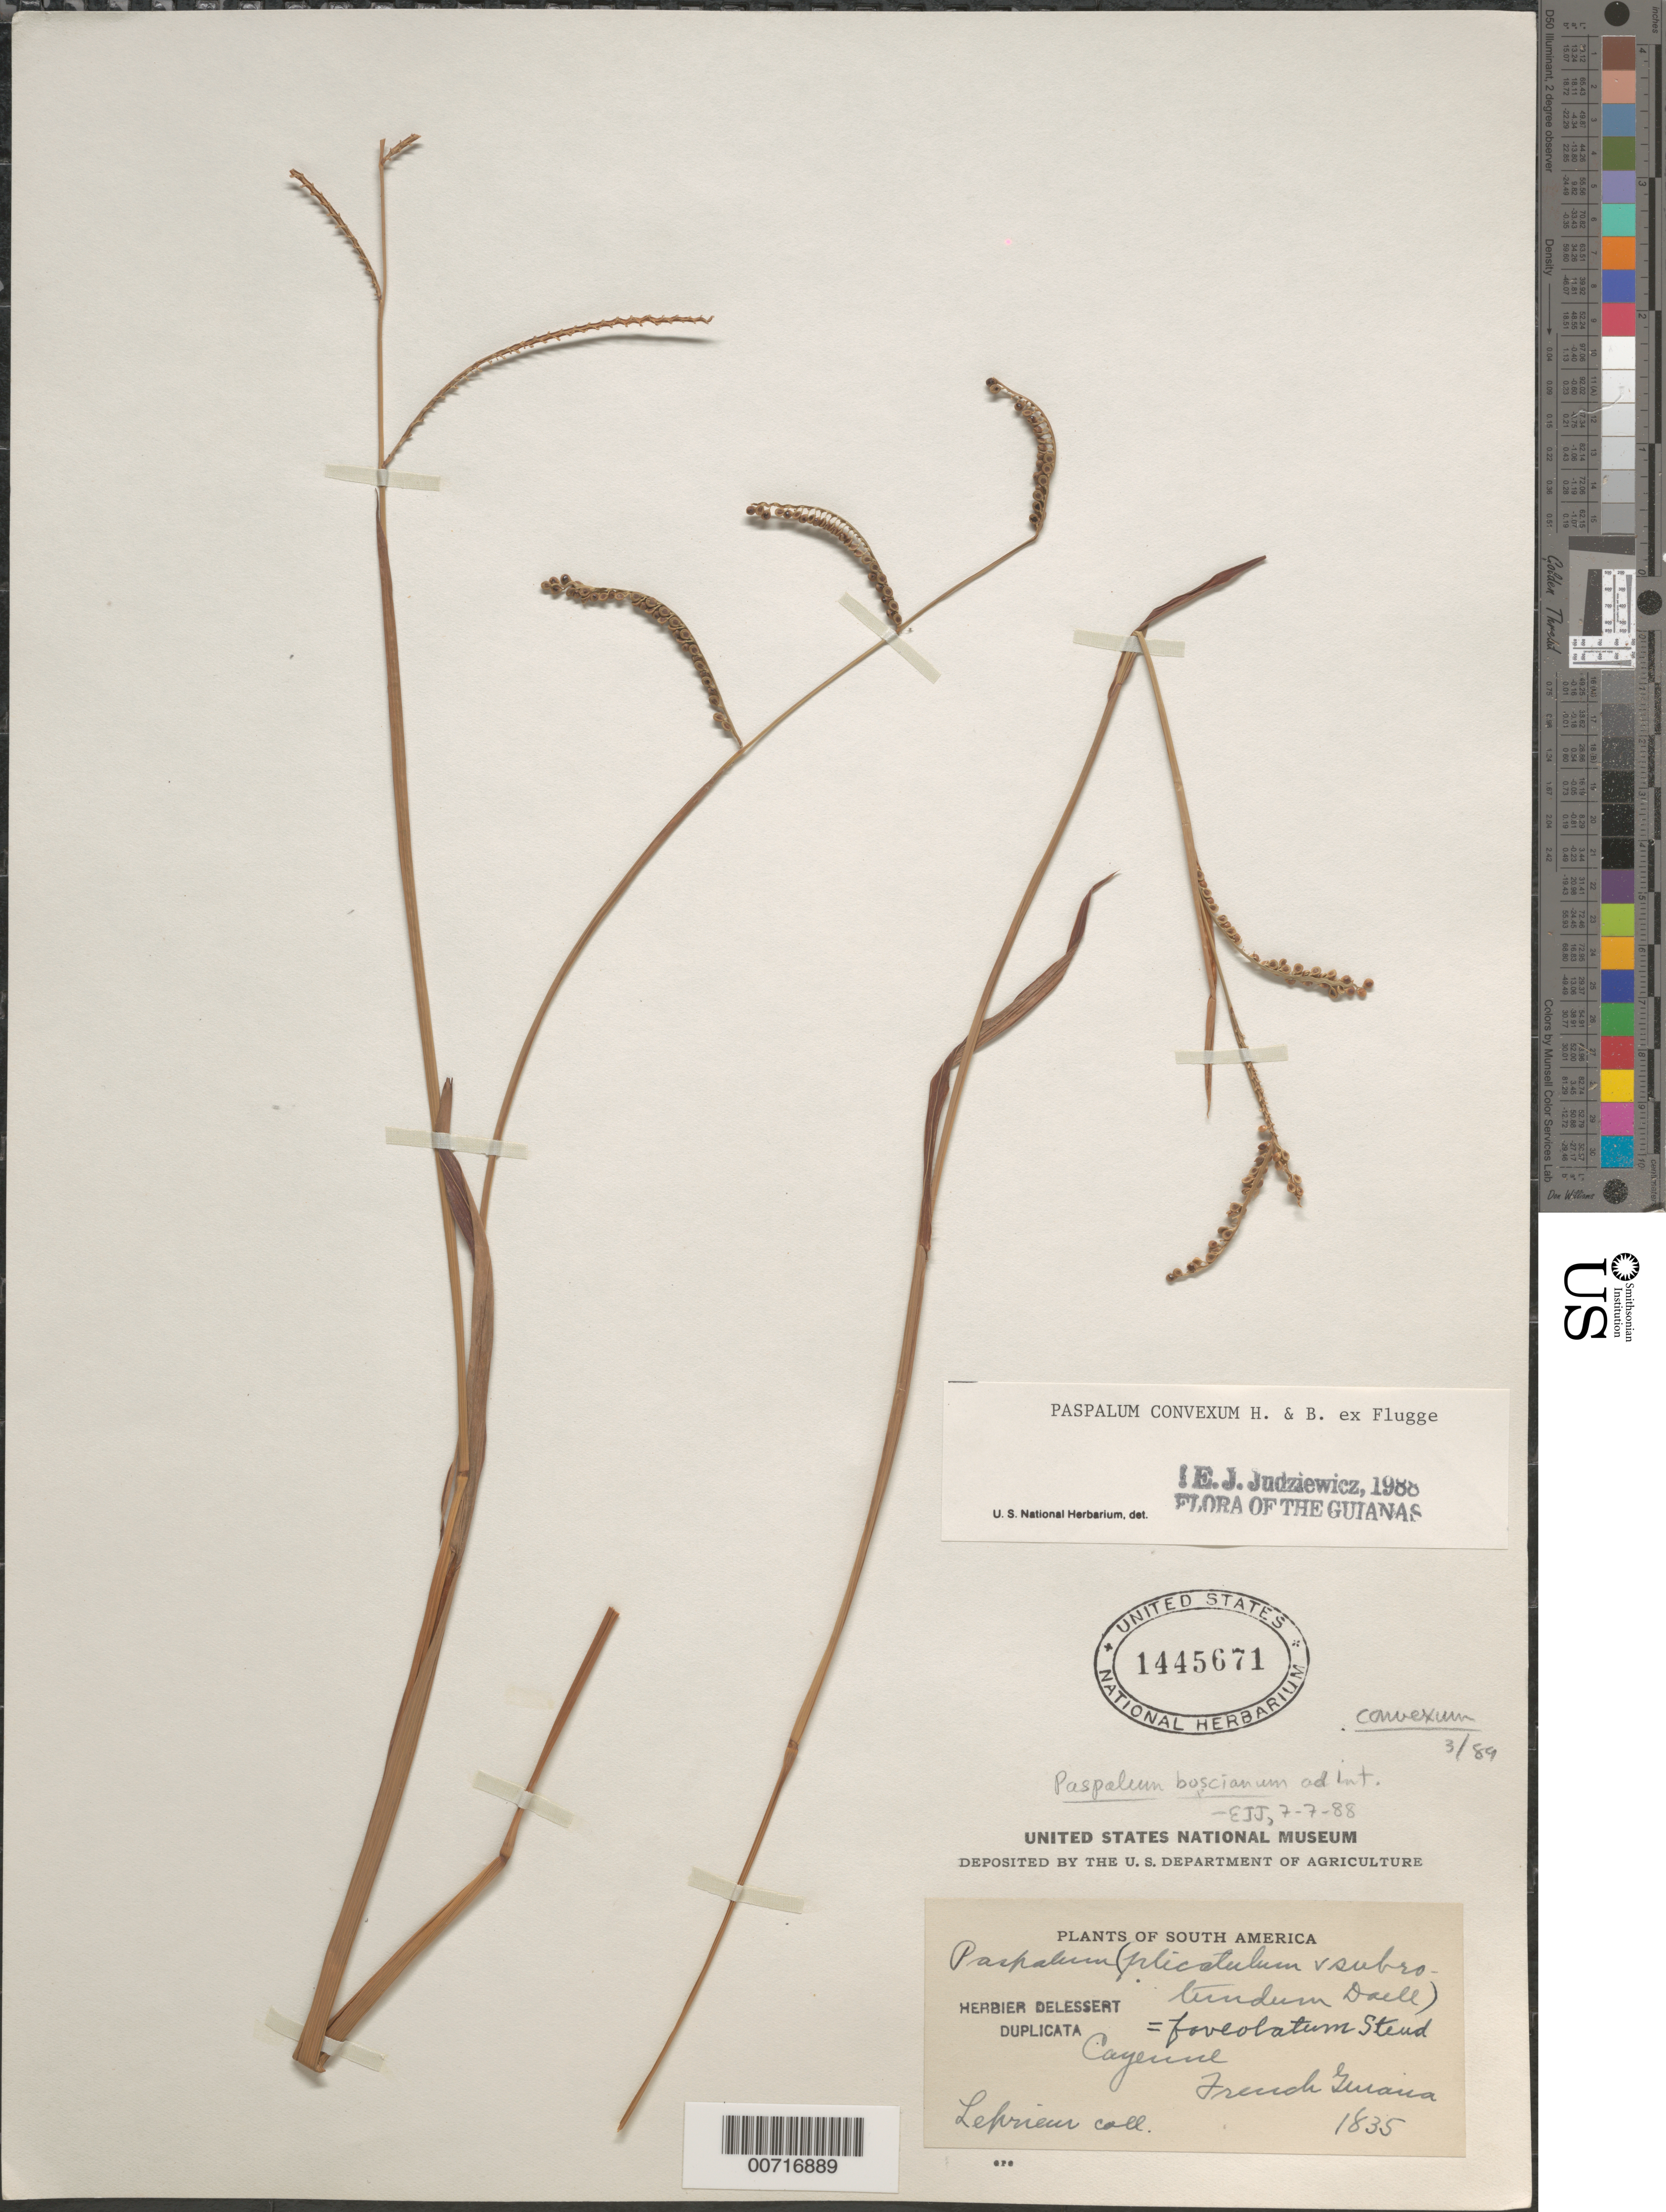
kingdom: Plantae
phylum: Tracheophyta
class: Liliopsida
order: Poales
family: Poaceae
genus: Paspalum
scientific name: Paspalum convexum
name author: Humb. & Bonpl. ex Flüggé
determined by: Judziewicz, E. J.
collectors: F. M. R. Leprieur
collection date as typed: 1835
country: French Guiana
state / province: Cayenne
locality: Cayenne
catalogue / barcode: US 1445671